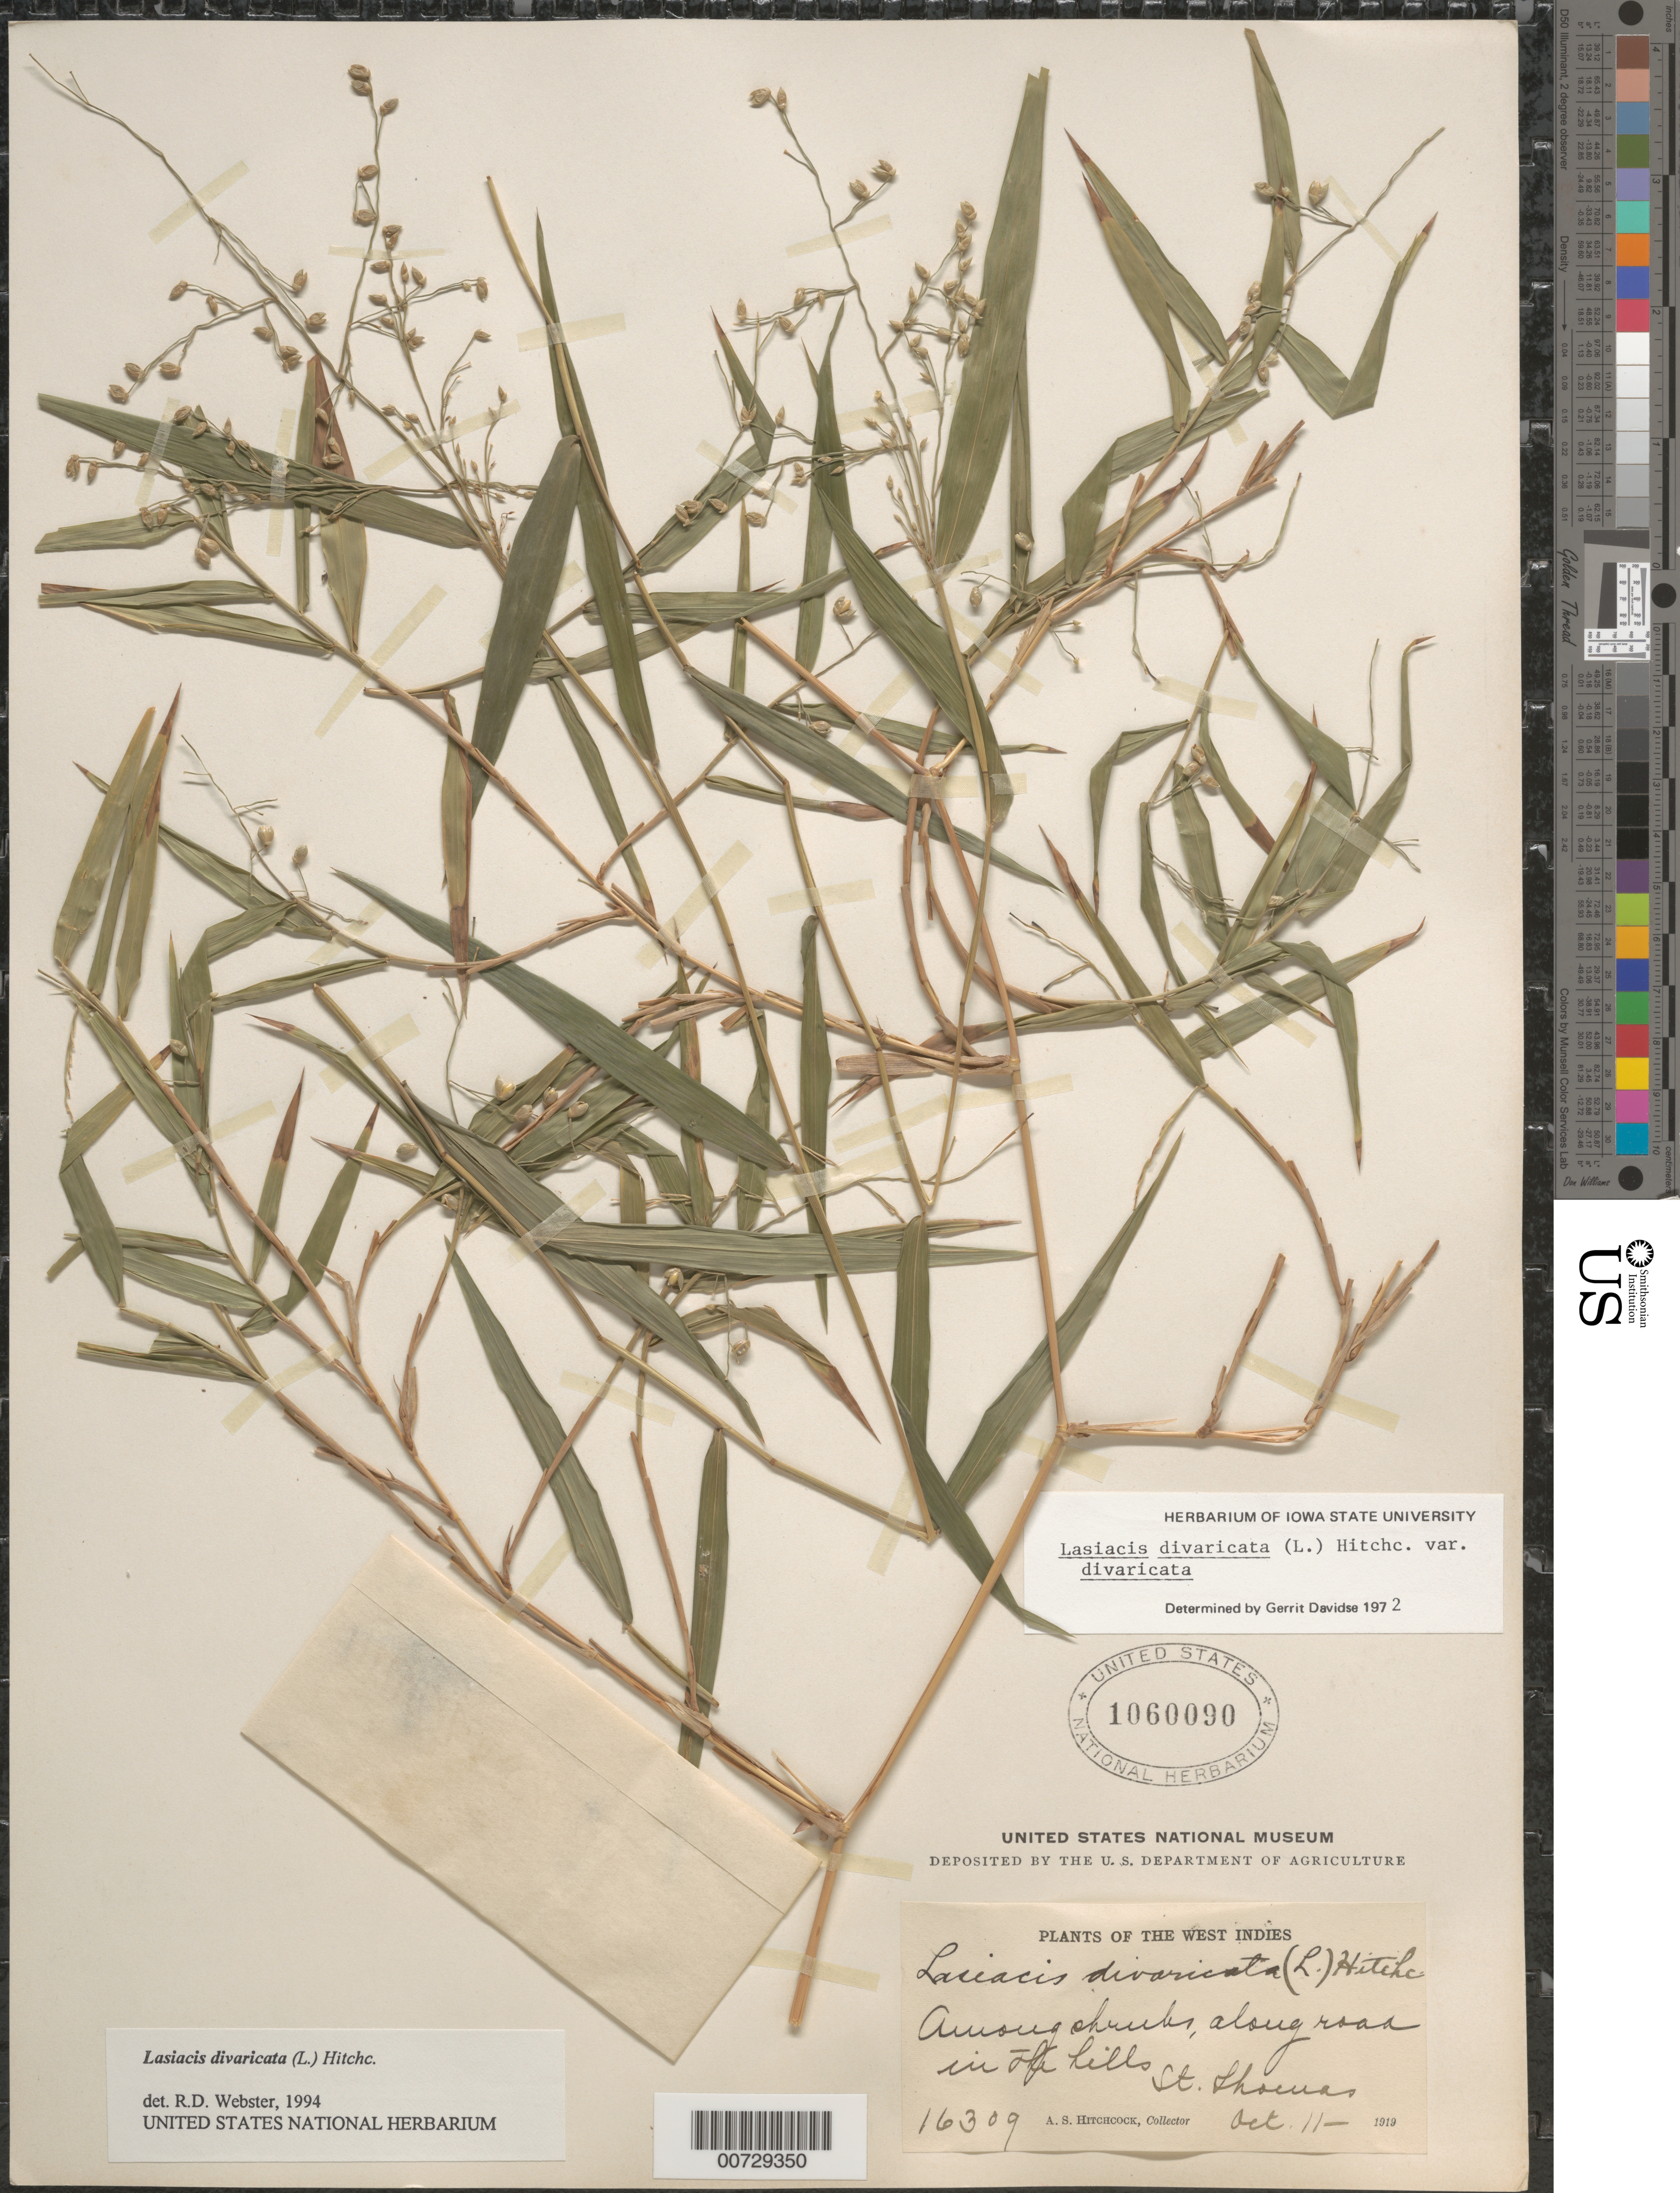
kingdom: Plantae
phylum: Tracheophyta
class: Liliopsida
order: Poales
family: Poaceae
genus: Lasiacis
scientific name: Lasiacis divaricata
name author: (L.) Hitchc.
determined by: Webster, Robert D.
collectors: A. S. Hitchcock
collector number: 16309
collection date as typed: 11 Oct 1919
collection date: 1919-10-11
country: U.S. Virgin Islands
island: St. Thomas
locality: St. Thomas; along road in the hills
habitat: Among shrubs, along road in the hills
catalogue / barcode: US 1060090